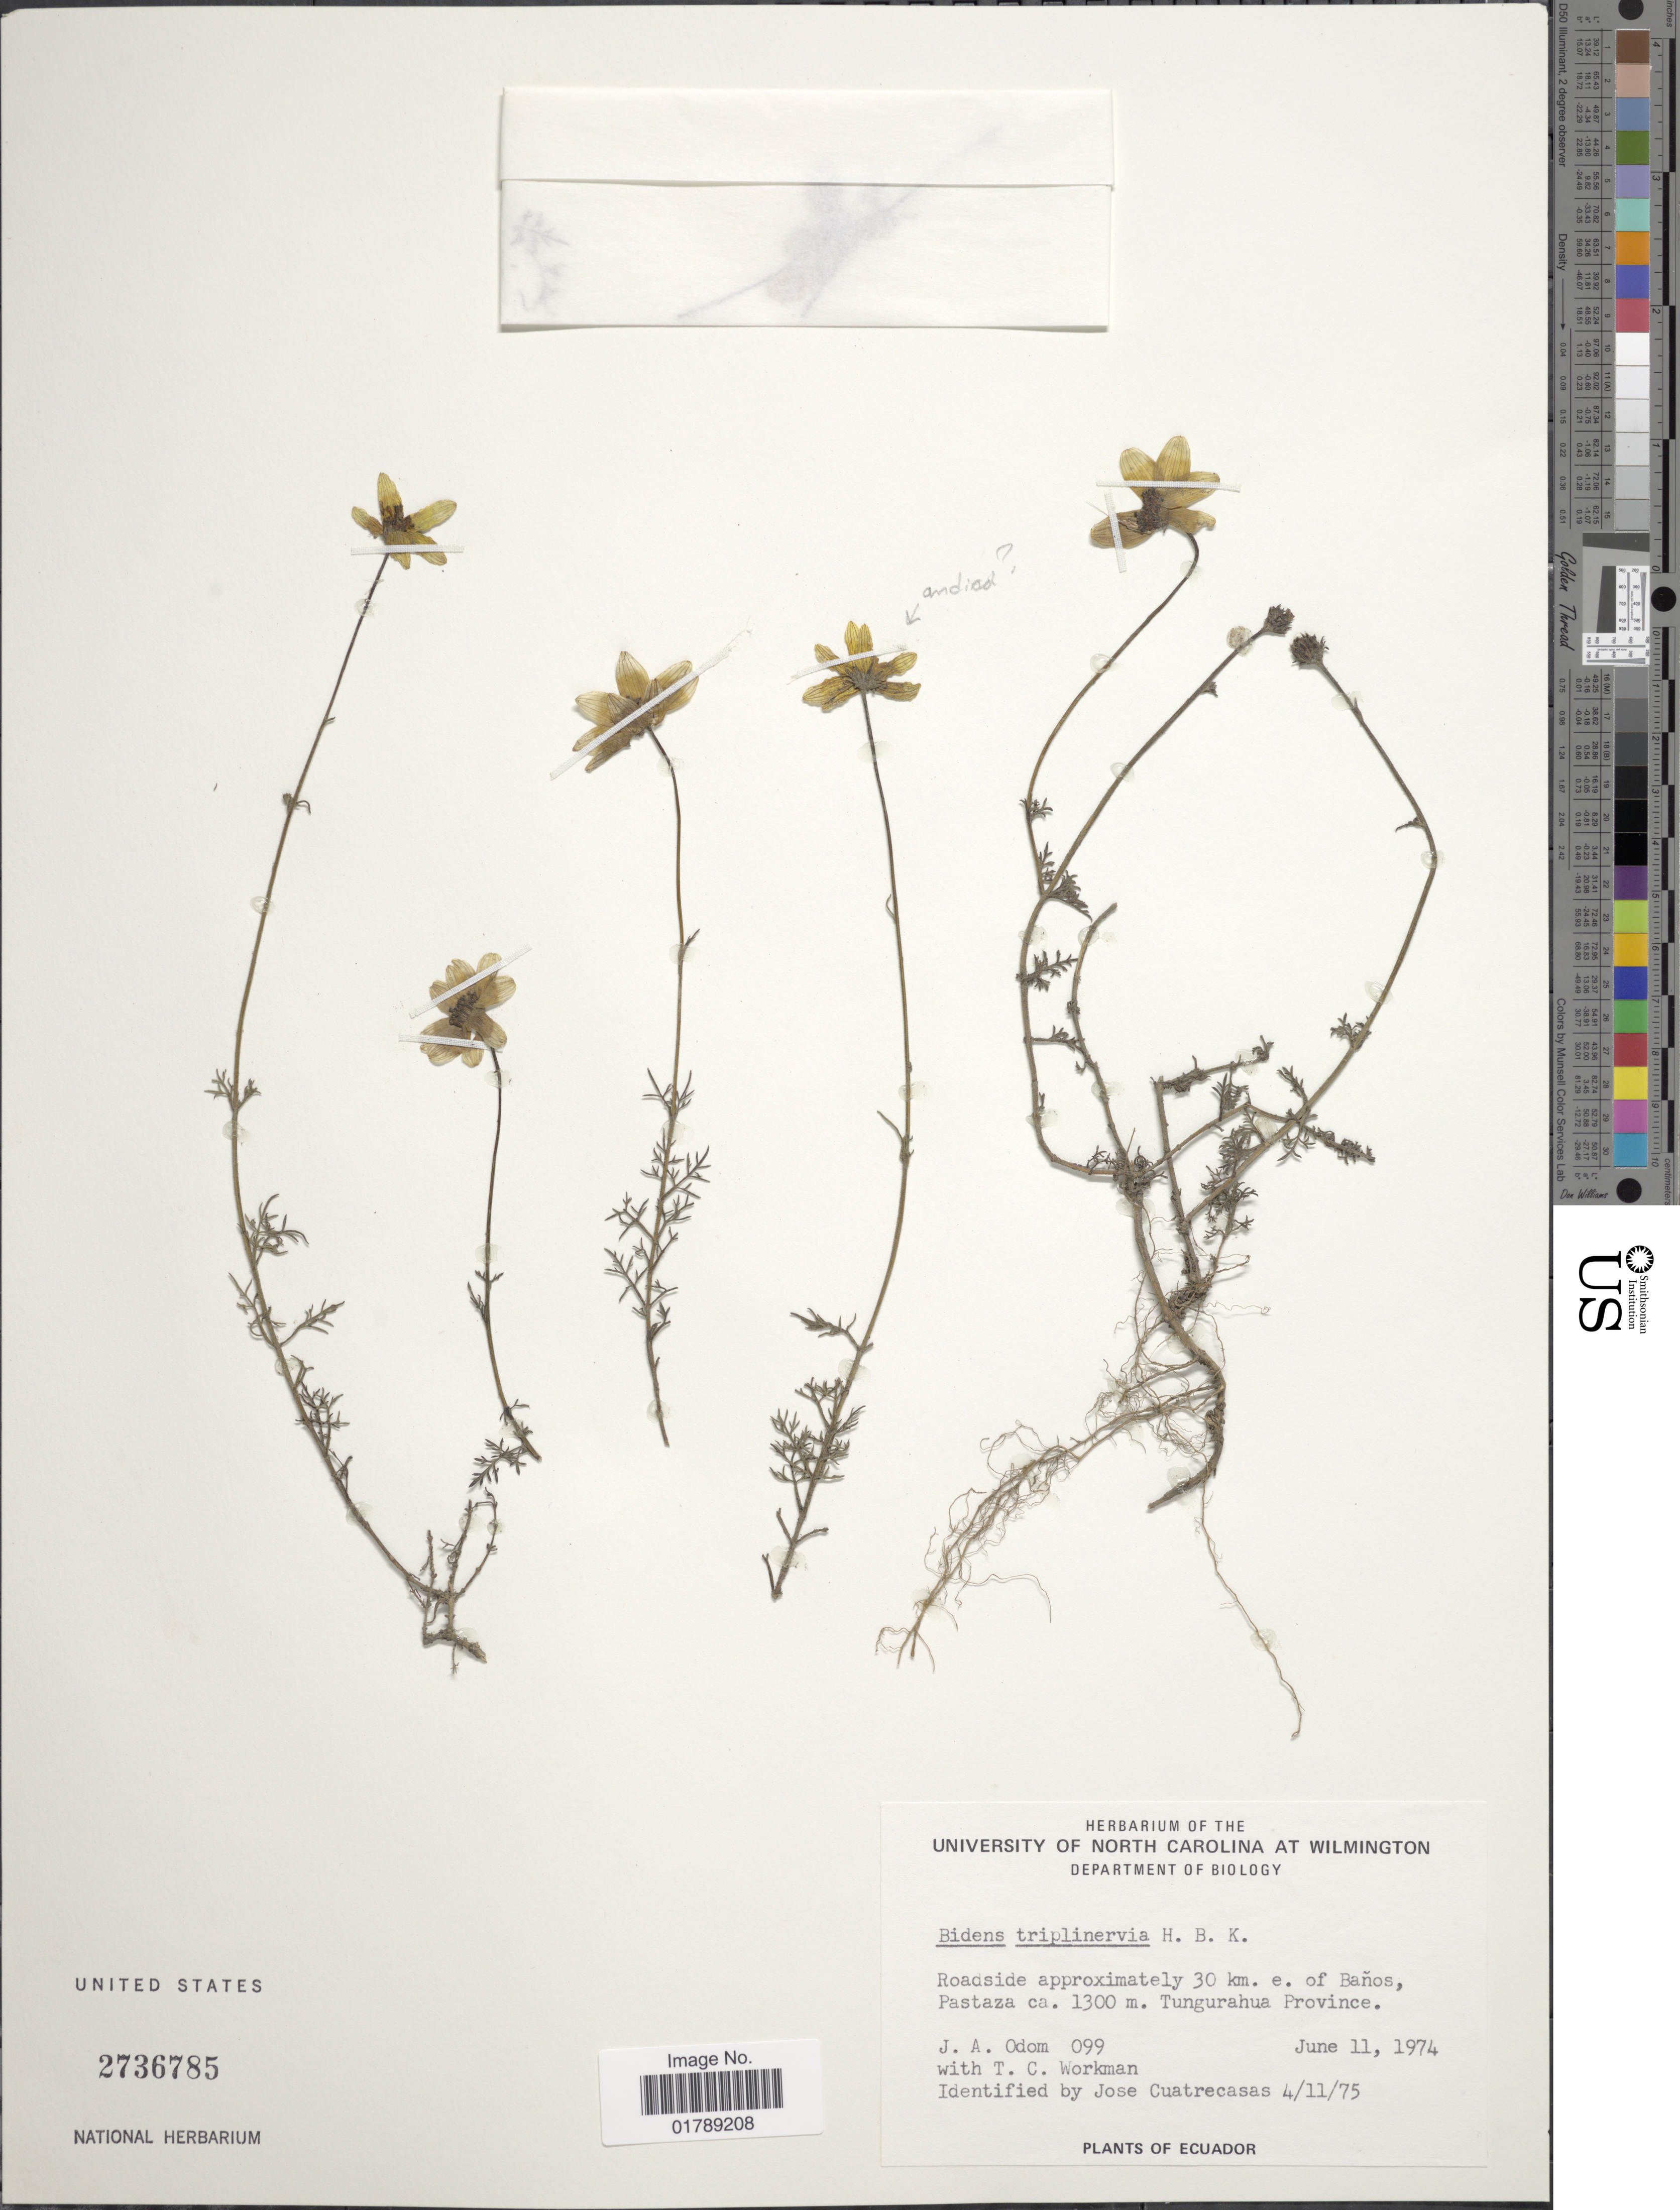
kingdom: Plantae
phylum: Tracheophyta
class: Magnoliopsida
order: Asterales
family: Asteraceae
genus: Bidens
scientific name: Bidens triplinervia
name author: Kunth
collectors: J. Odom & T. Workman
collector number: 099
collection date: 1974-06-11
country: Ecuador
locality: Approximately 30 km. e. of Baños, Pastaza. Tungurahua Province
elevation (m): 1300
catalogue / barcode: US 2736785